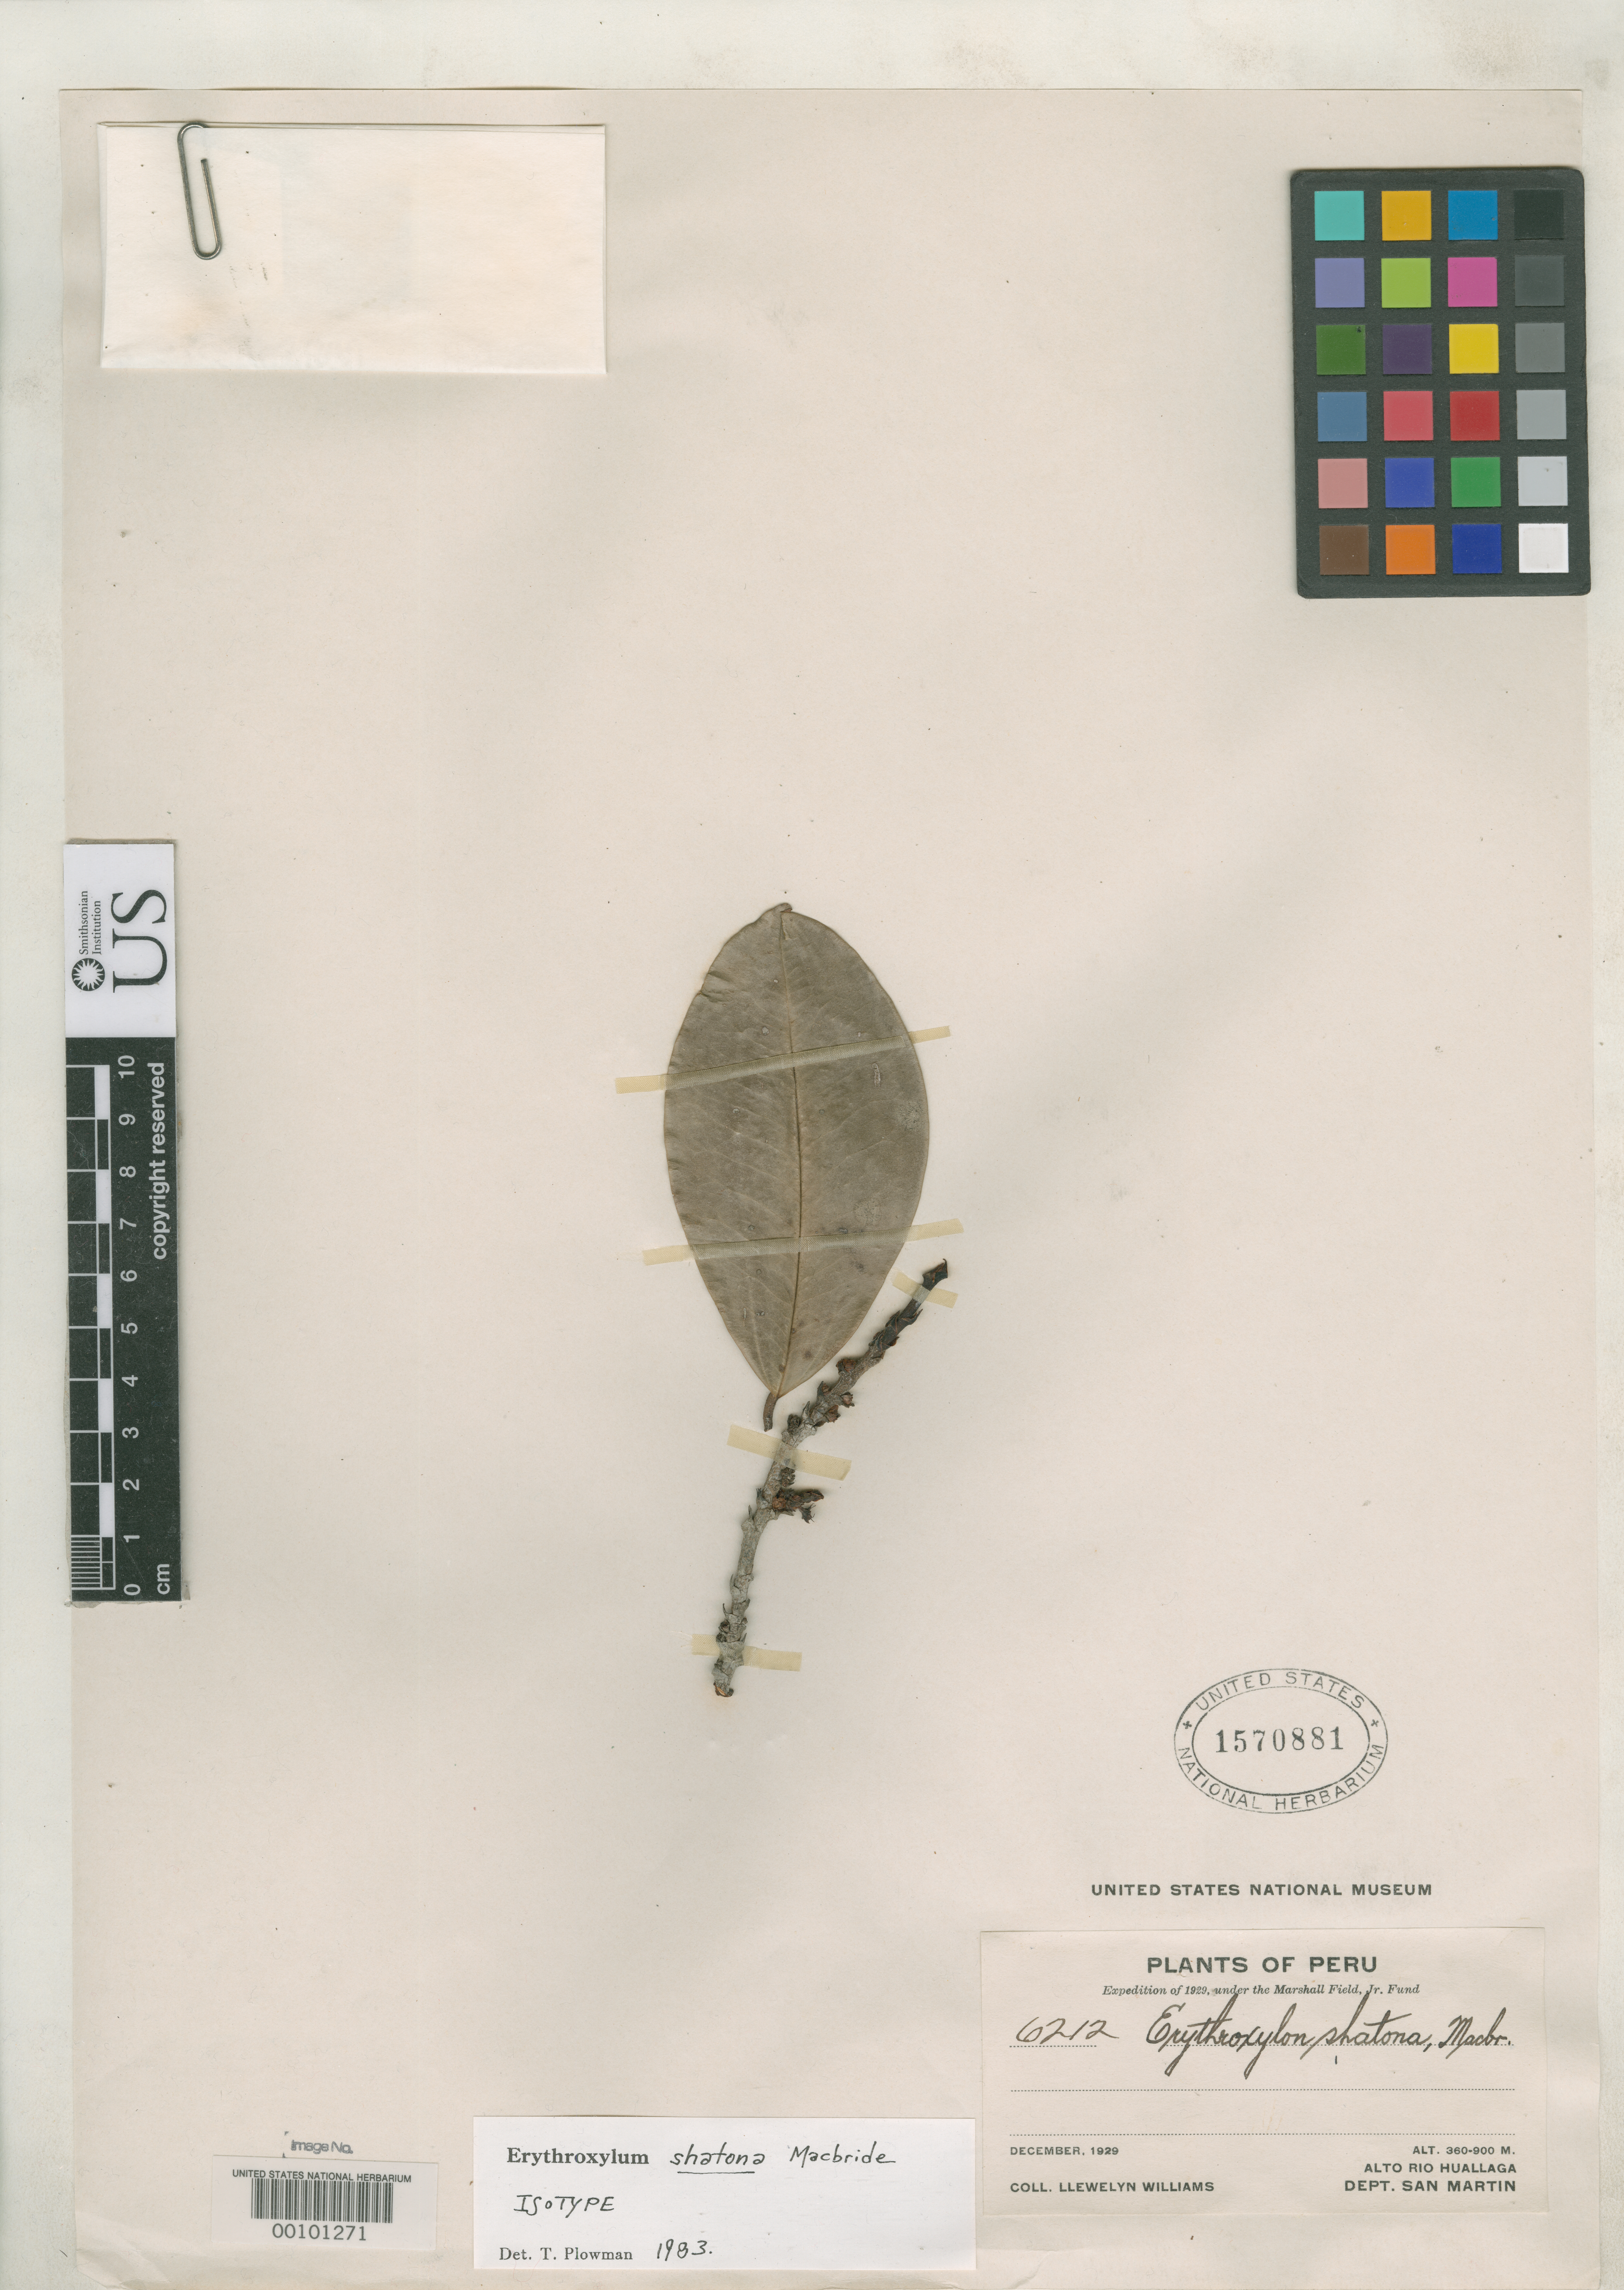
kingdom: Plantae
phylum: Tracheophyta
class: Magnoliopsida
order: Malpighiales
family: Erythroxylaceae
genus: Erythroxylum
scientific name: Erythroxylum shatona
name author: J.F. Macbr.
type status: Isotype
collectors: Ll. Williams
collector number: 6212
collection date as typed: Dec 1929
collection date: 1929-12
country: Peru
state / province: San Martín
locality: Alto Rio Huallaga.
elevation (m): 300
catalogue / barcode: US 1570881